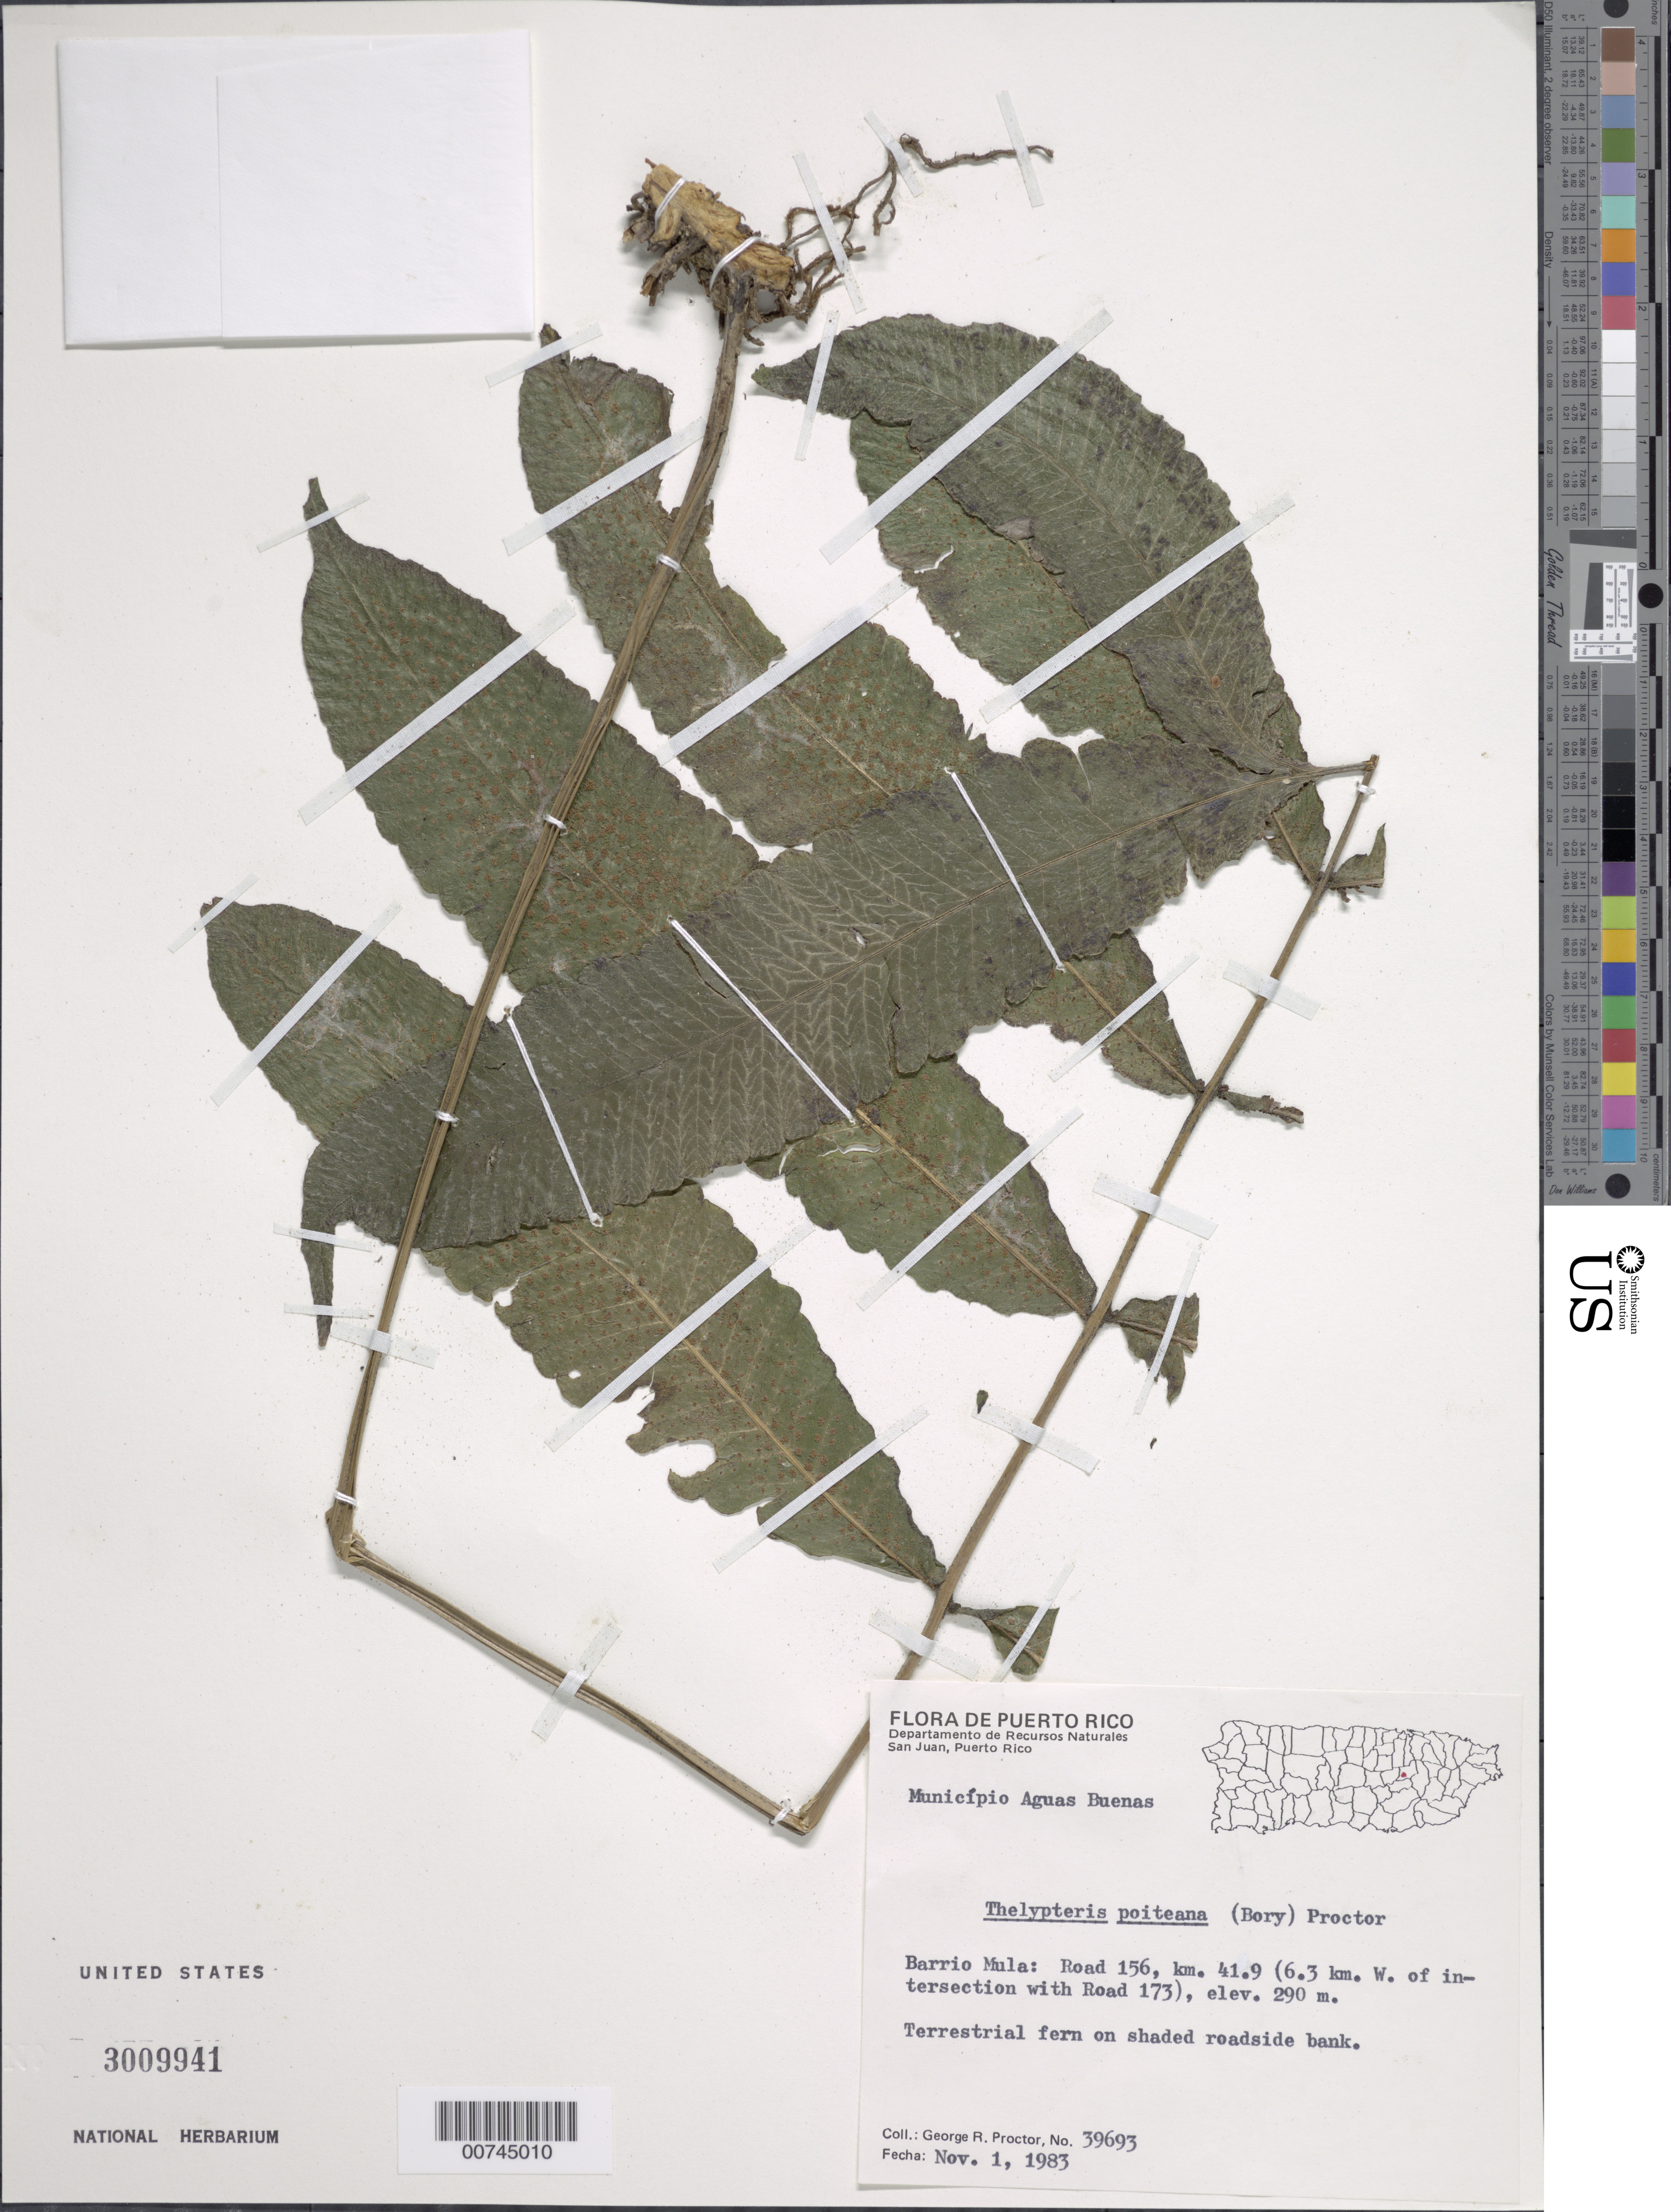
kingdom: Plantae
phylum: Tracheophyta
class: Polypodiopsida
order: Polypodiales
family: Thelypteridaceae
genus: Goniopteris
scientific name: Goniopteris poiteana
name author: (Bory) Ching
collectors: G. R. Proctor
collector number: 39693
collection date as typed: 01 Nov 1983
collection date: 1983-11-01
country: Puerto Rico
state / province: Agua Buenas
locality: Barrio Mula: Road 156, km 41.9 (6.3 km W of intersection with Road 173) , Municipio Aguas Buenas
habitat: Terrestrial fern on shaded roadside bank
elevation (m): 290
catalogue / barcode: US 3009941